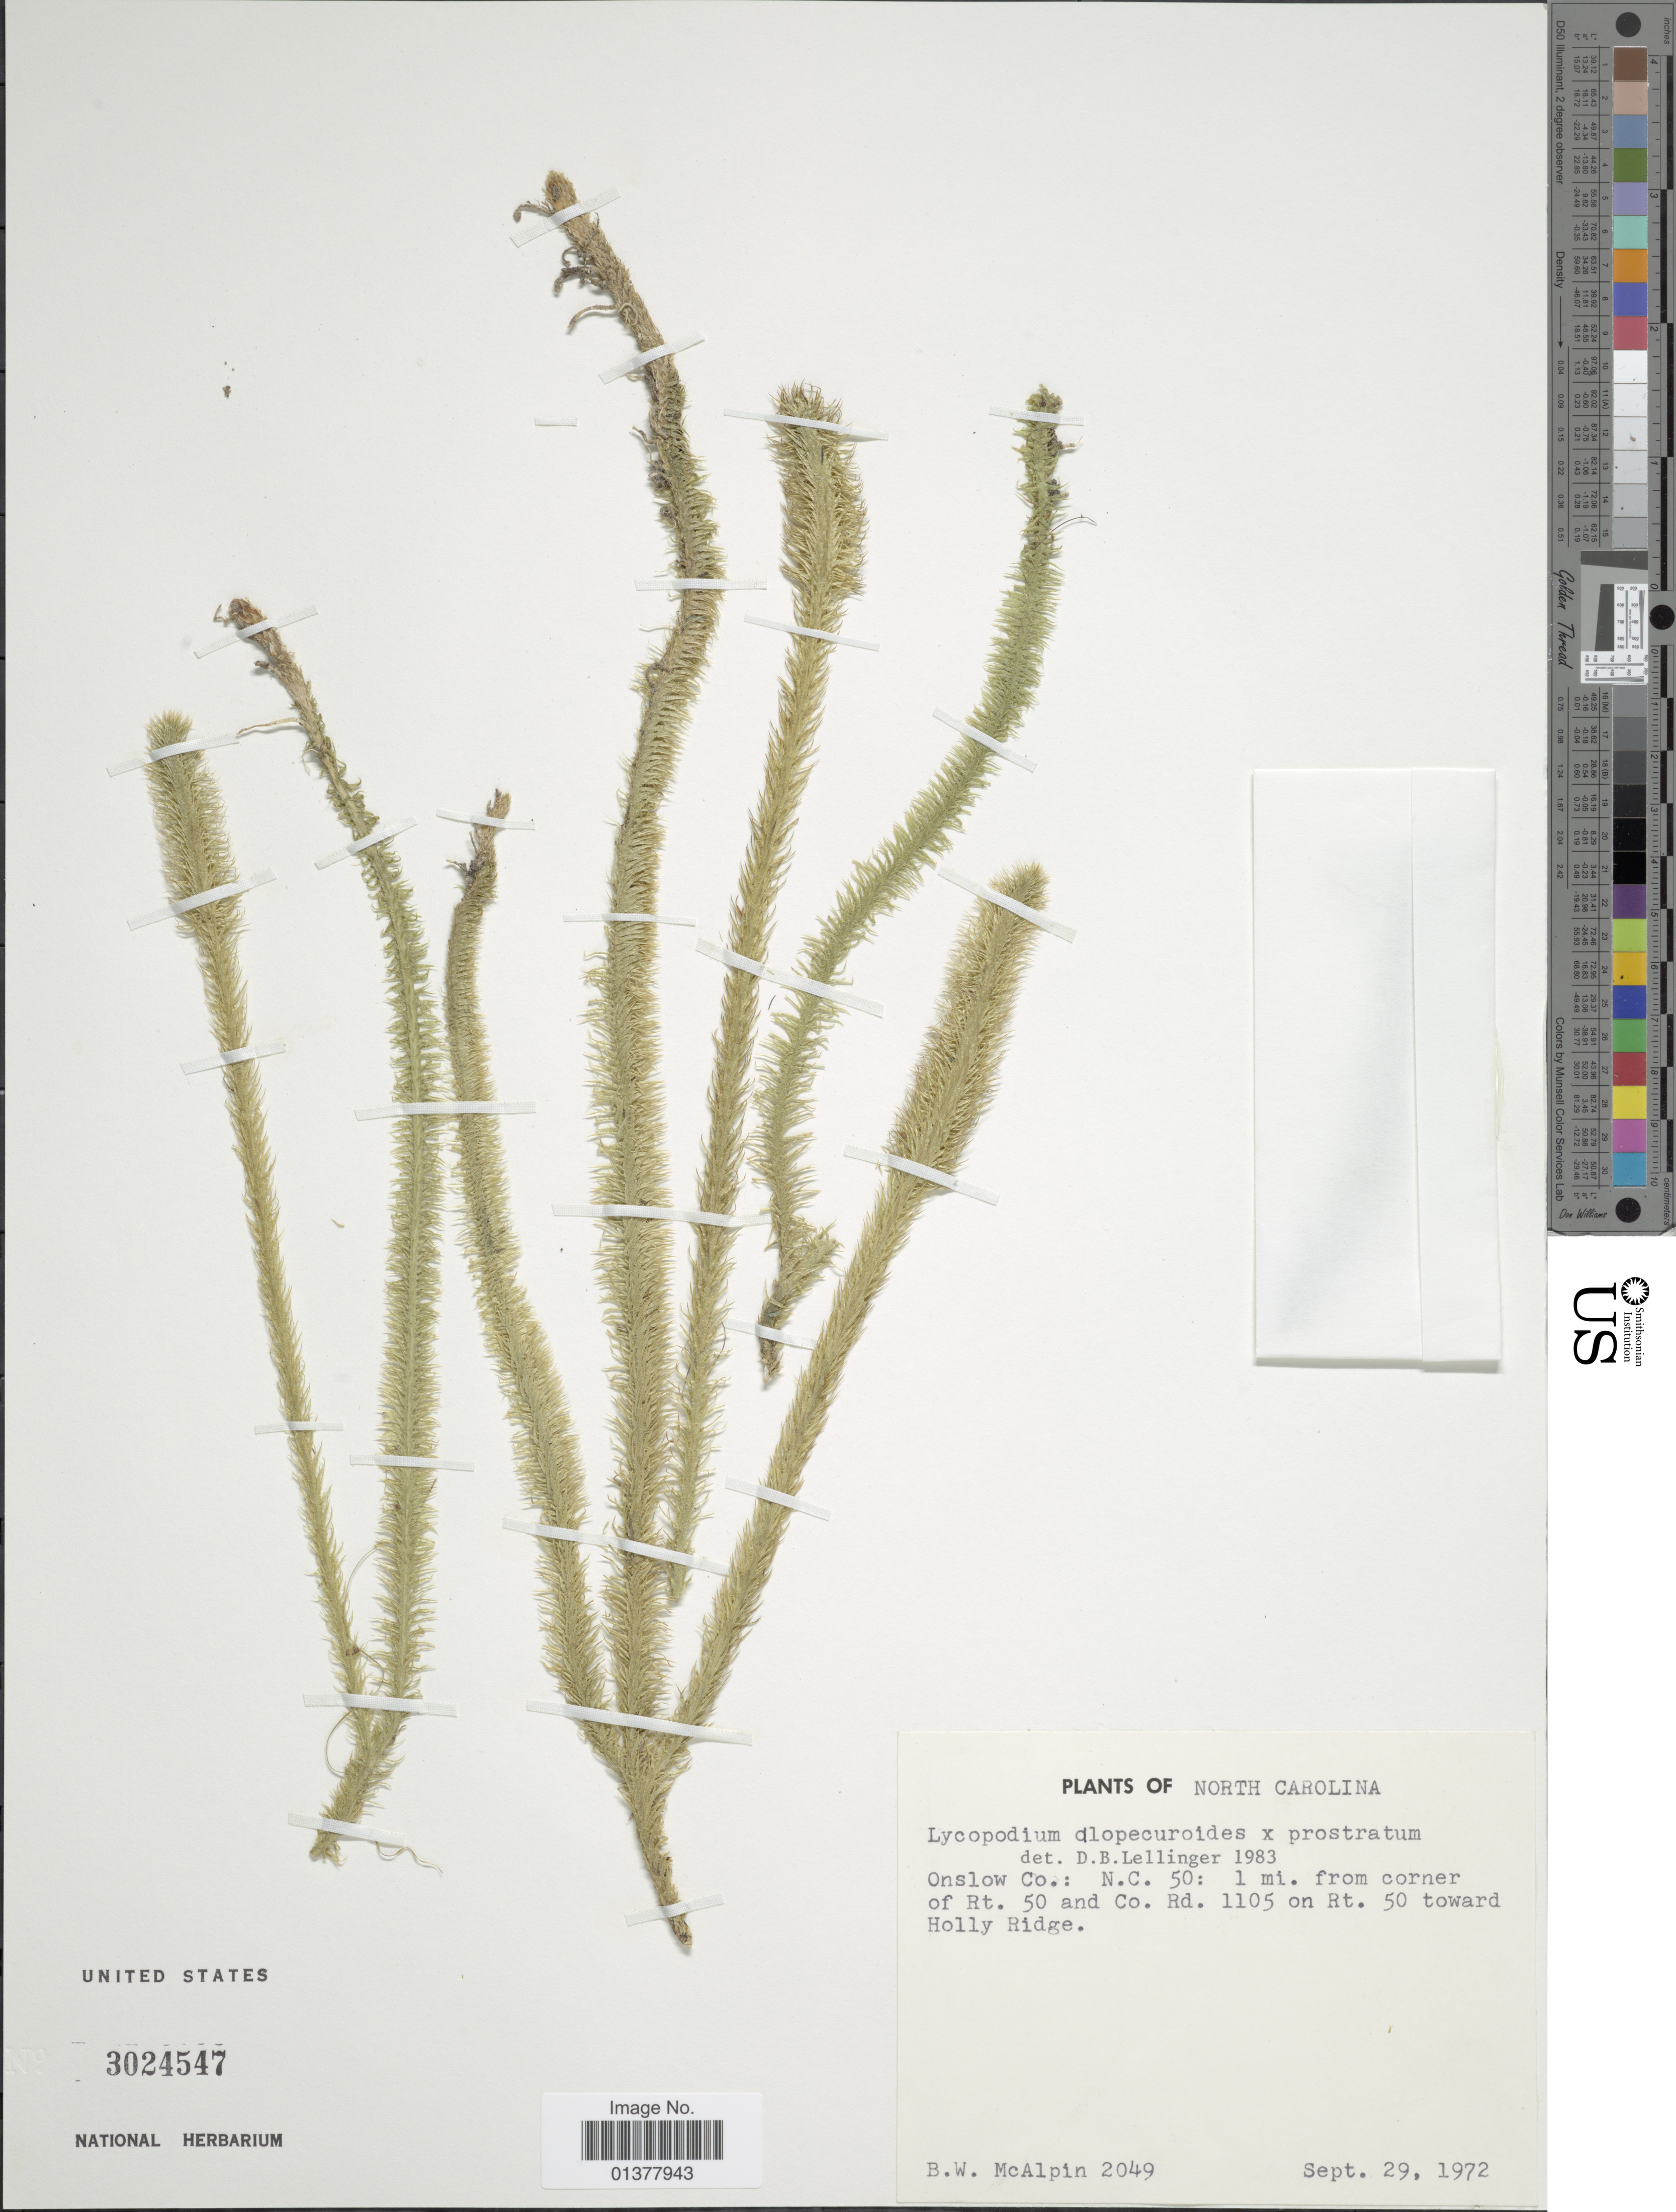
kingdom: Plantae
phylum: Tracheophyta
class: Lycopodiopsida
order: Lycopodiales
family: Lycopodiaceae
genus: Lycopodiella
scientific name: Lycopodiella alopecuroides x L. prostrata (R.M. Harper) Cranfill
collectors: B. W. McAlpin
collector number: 2049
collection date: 1972-09-29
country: United States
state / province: North Carolina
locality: Onslow Co.: N.C. 50: 1 mi. from corner of Rt. 50 and Co. Rd. 1105 on Rt 50 toward Holly ridge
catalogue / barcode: US 3024547